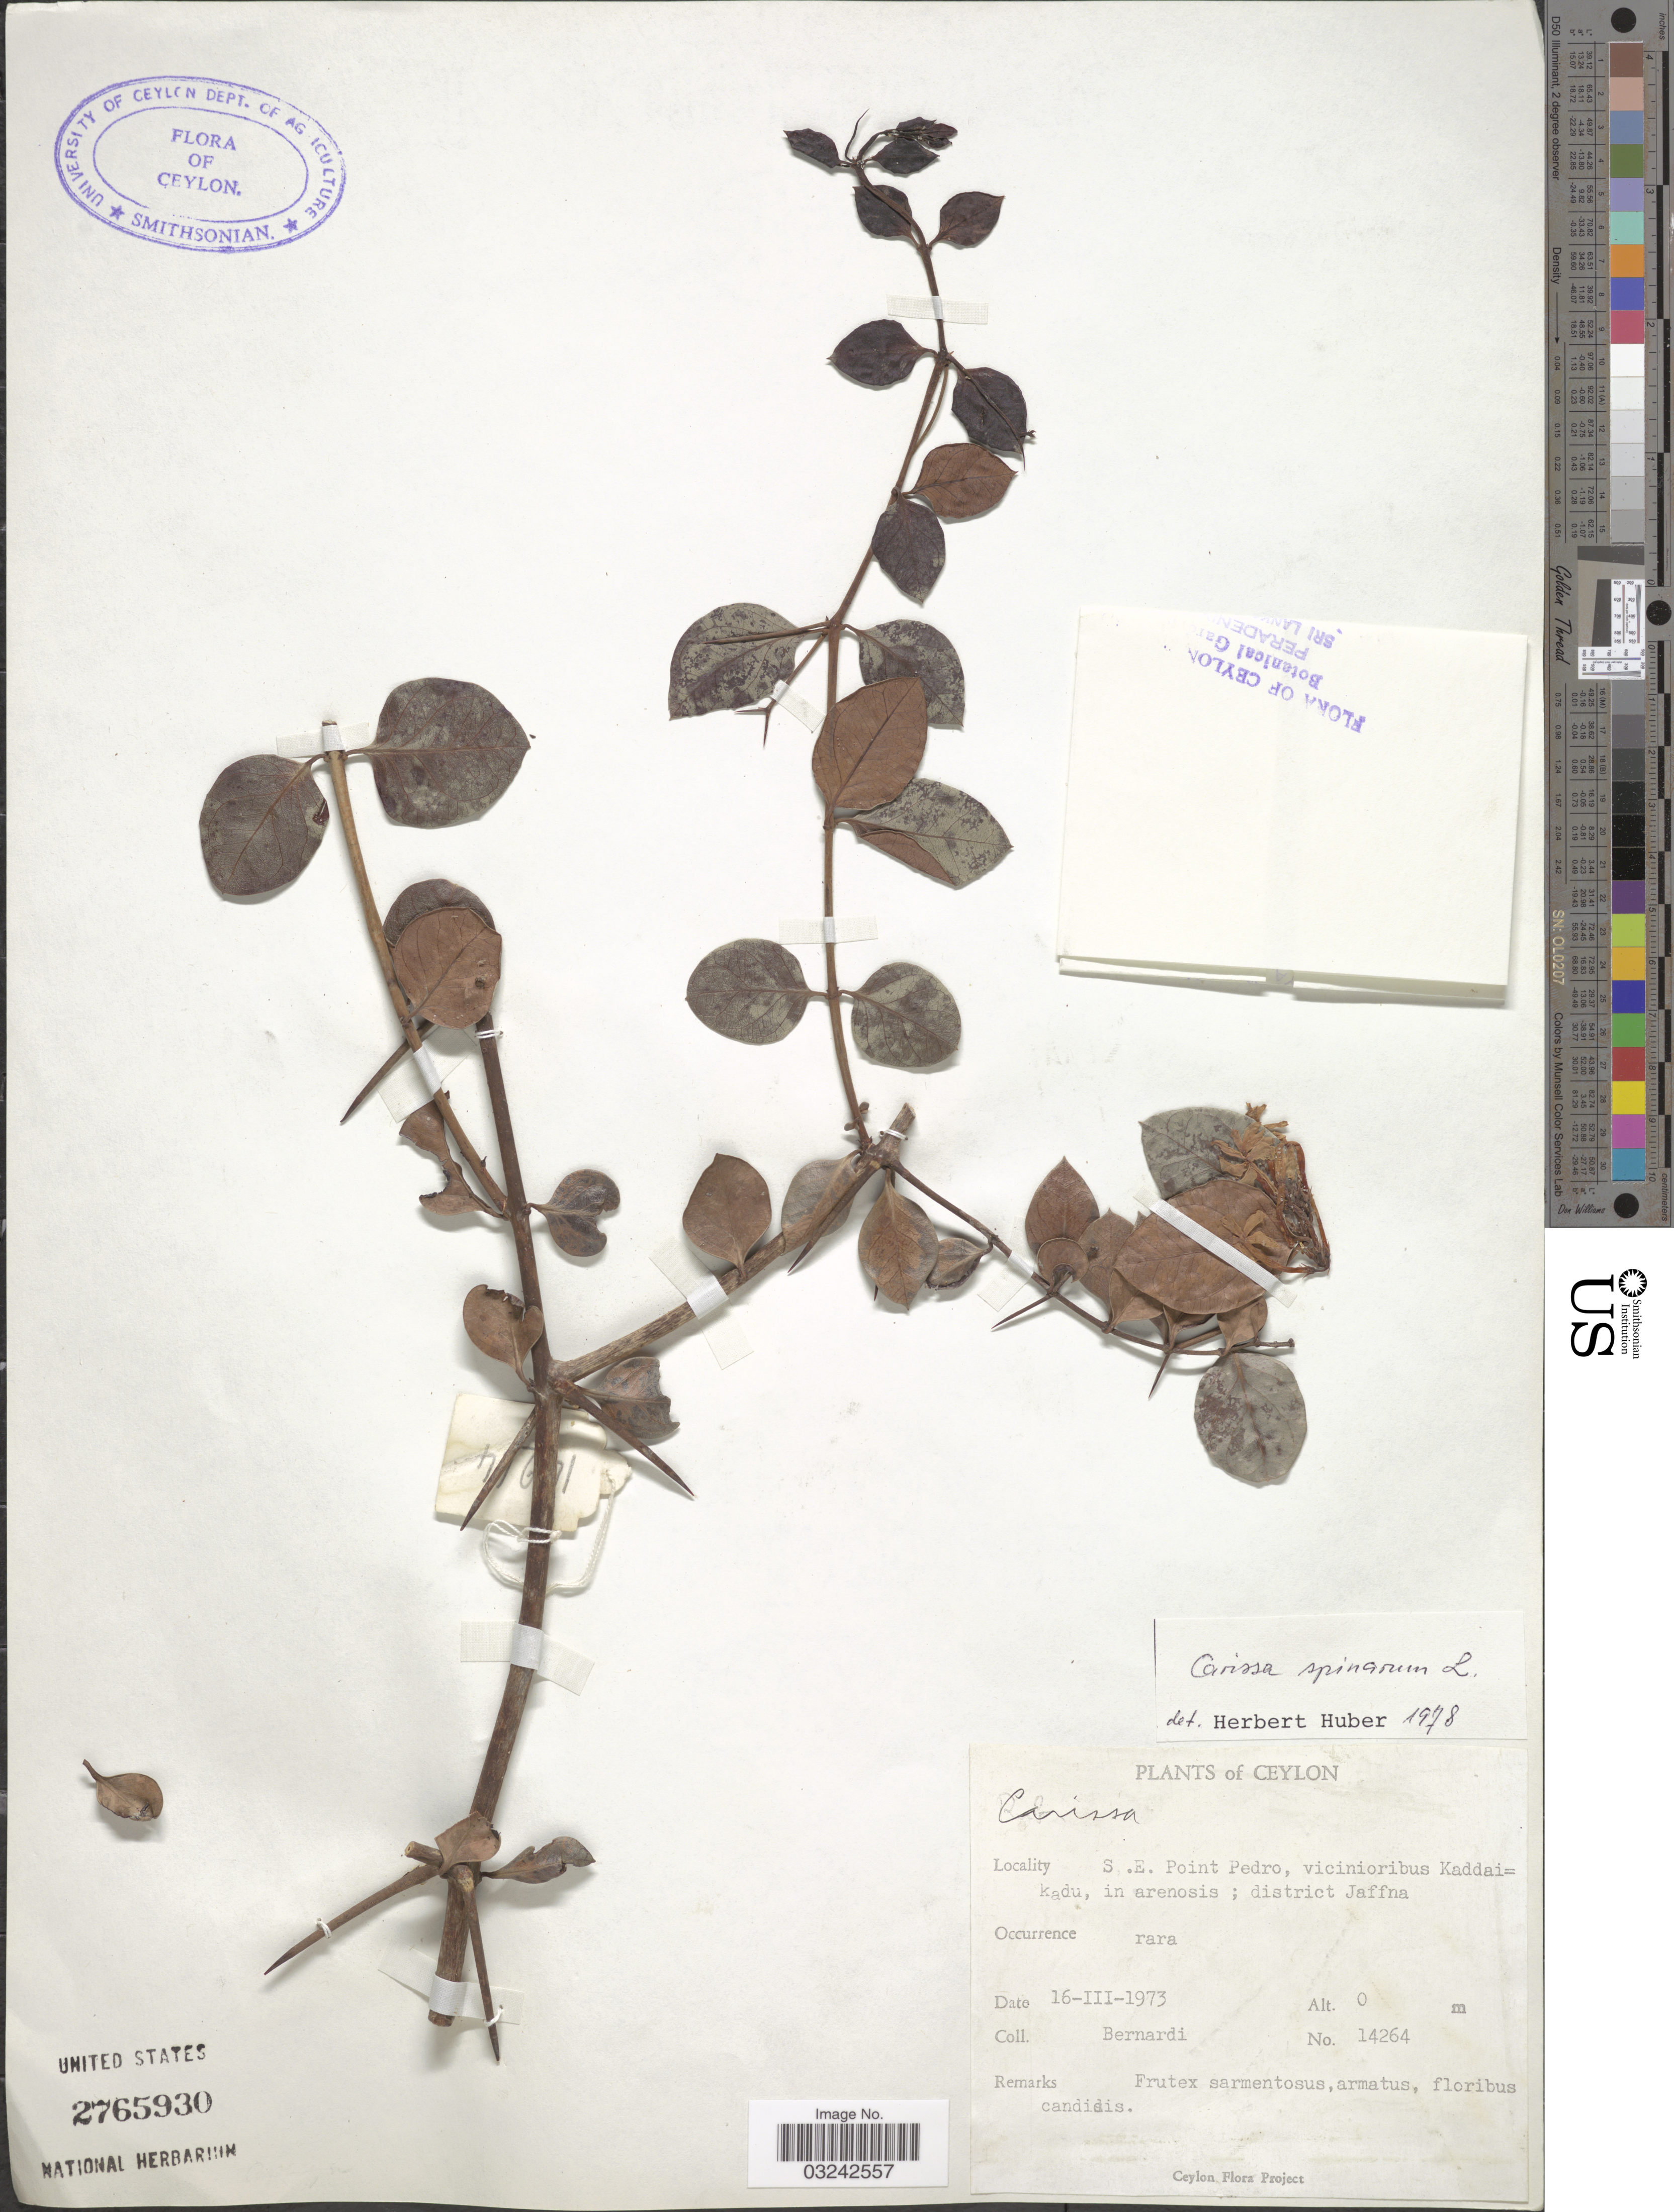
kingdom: Plantae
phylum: Tracheophyta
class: Magnoliopsida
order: Gentianales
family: Apocynaceae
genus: Carissa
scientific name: Carissa spinarum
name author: L.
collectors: Bernardi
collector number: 14264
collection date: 1973-03-16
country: Sri Lanka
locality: Ceylon. S. E. Point Pedro, vicinioribus Kaddaikadu, in arenosis; district Jaffna.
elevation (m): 0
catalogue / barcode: US 2765930